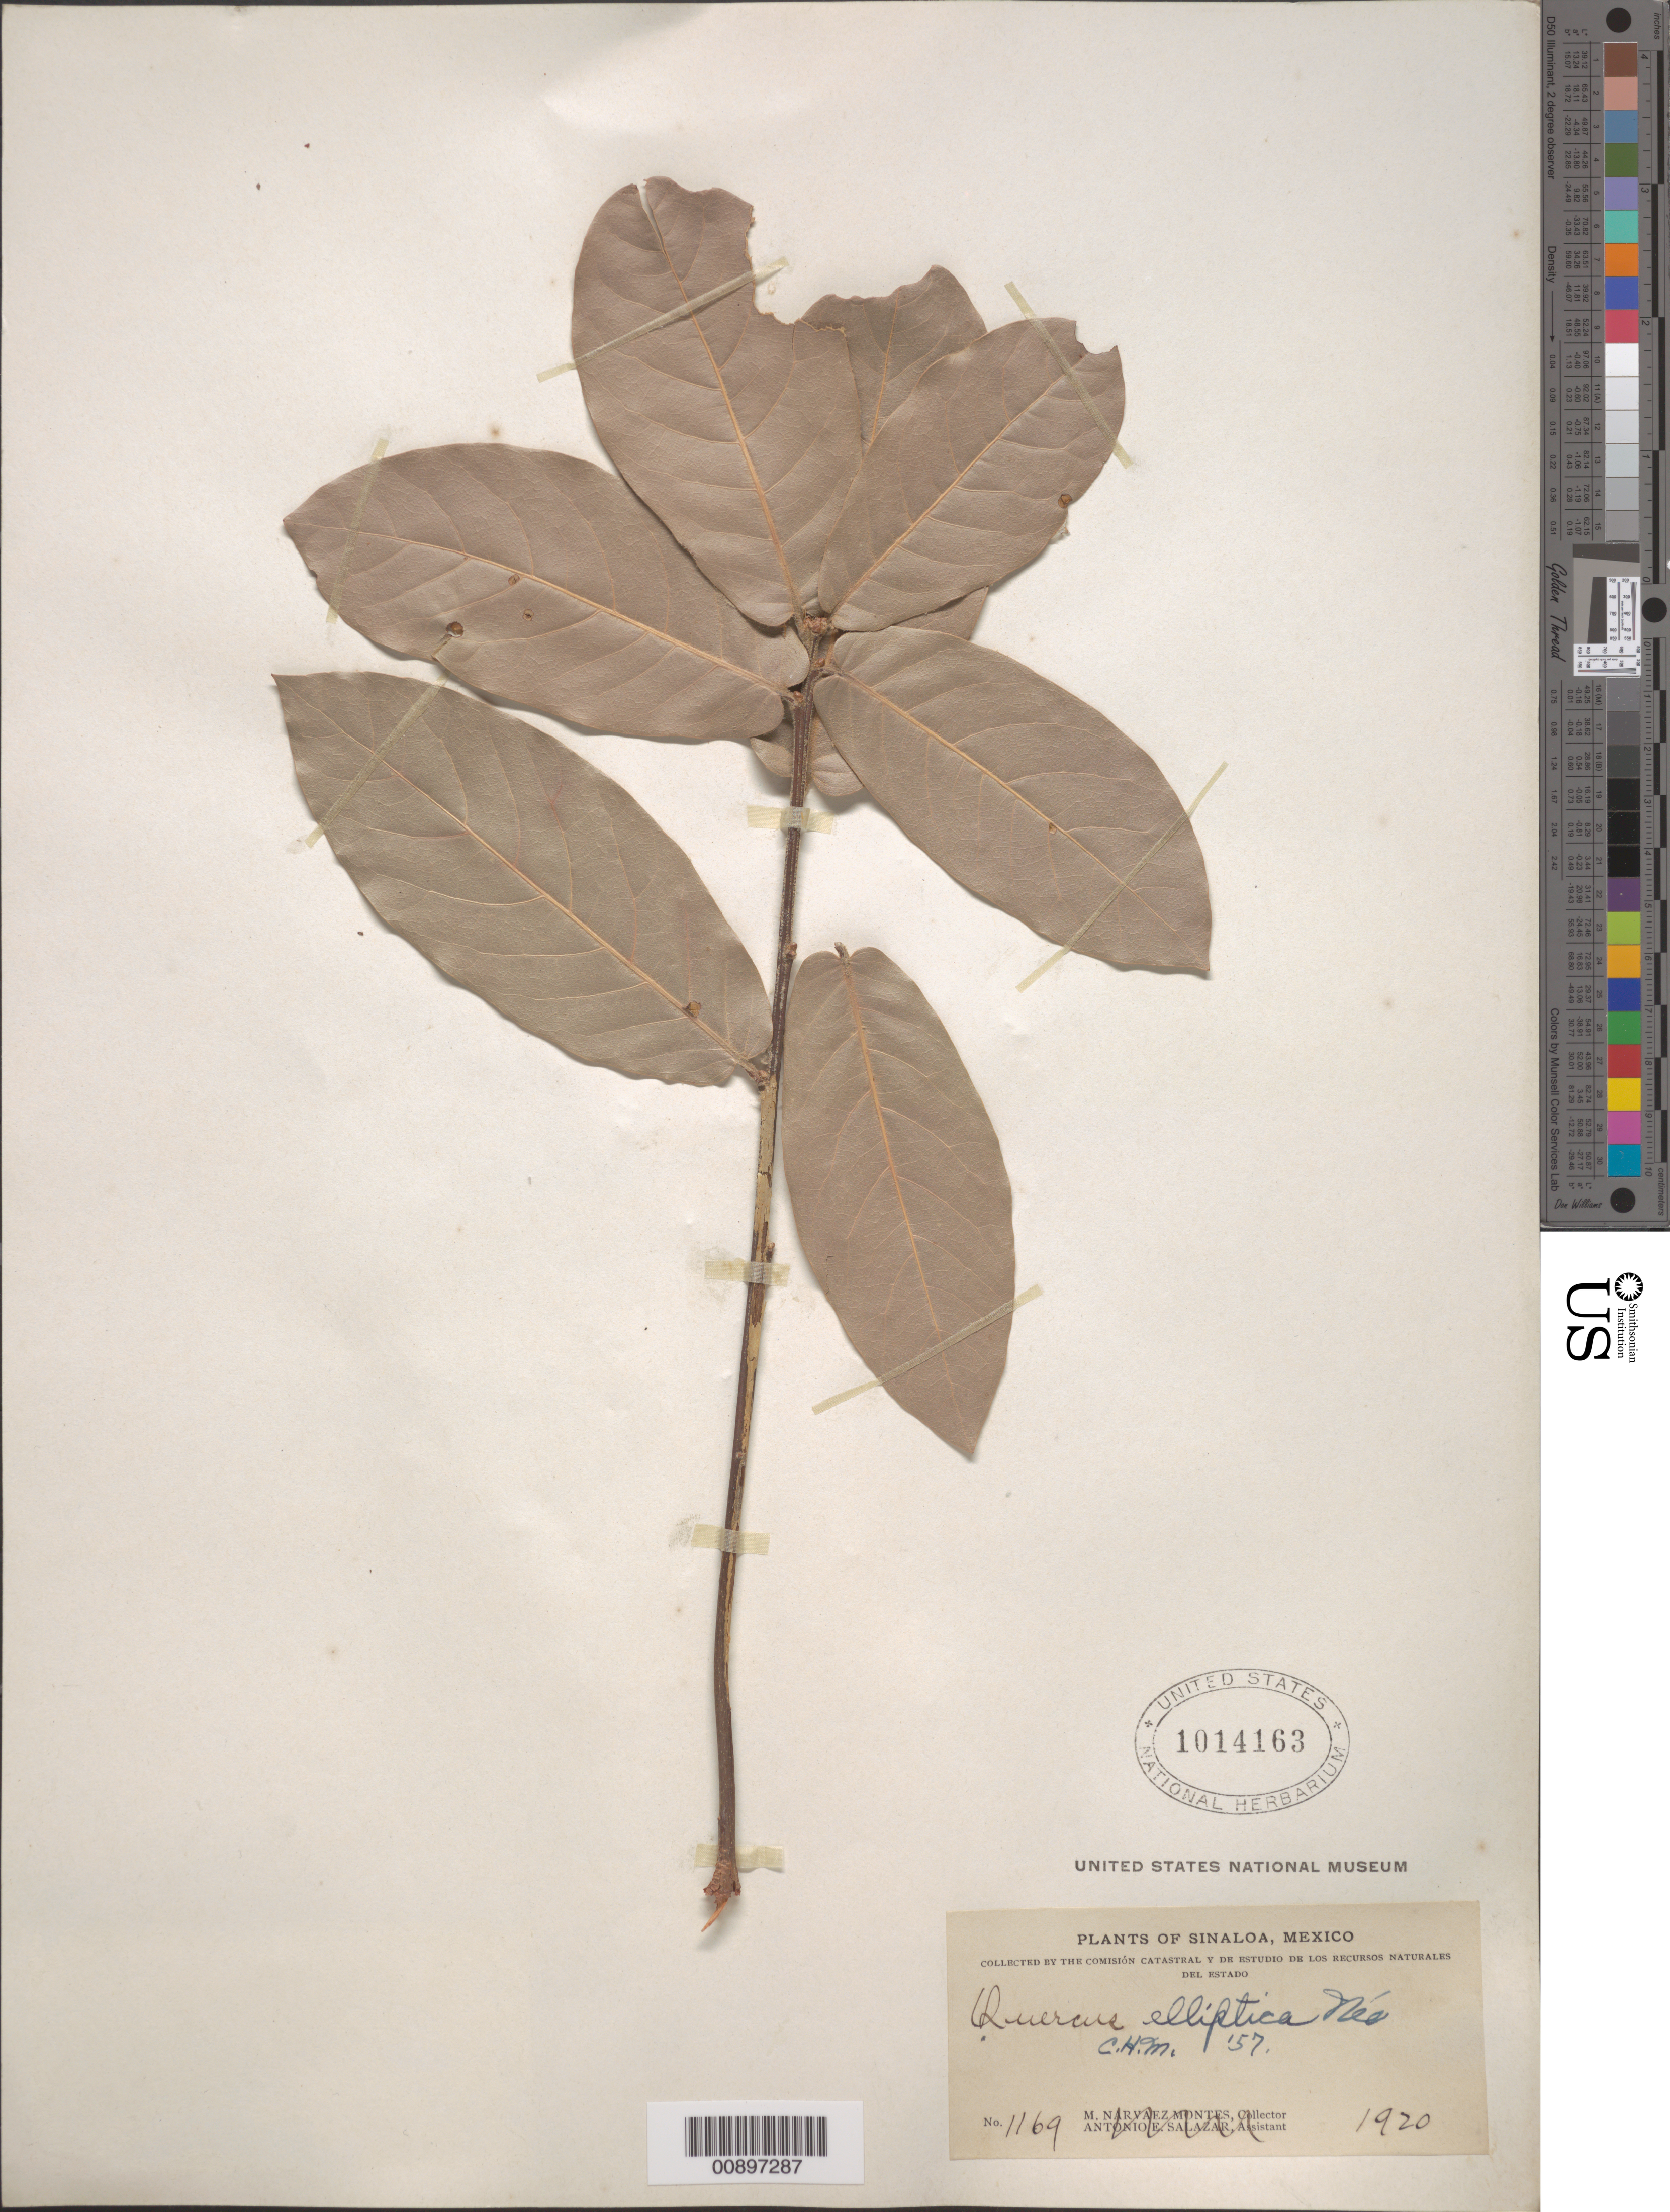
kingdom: Plantae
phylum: Tracheophyta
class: Magnoliopsida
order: Fagales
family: Fagaceae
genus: Quercus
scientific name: Quercus elliptica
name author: Née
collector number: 1169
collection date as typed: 1920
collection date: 1920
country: Mexico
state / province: Sinaloa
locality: Sinaloa.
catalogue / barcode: US 1014163